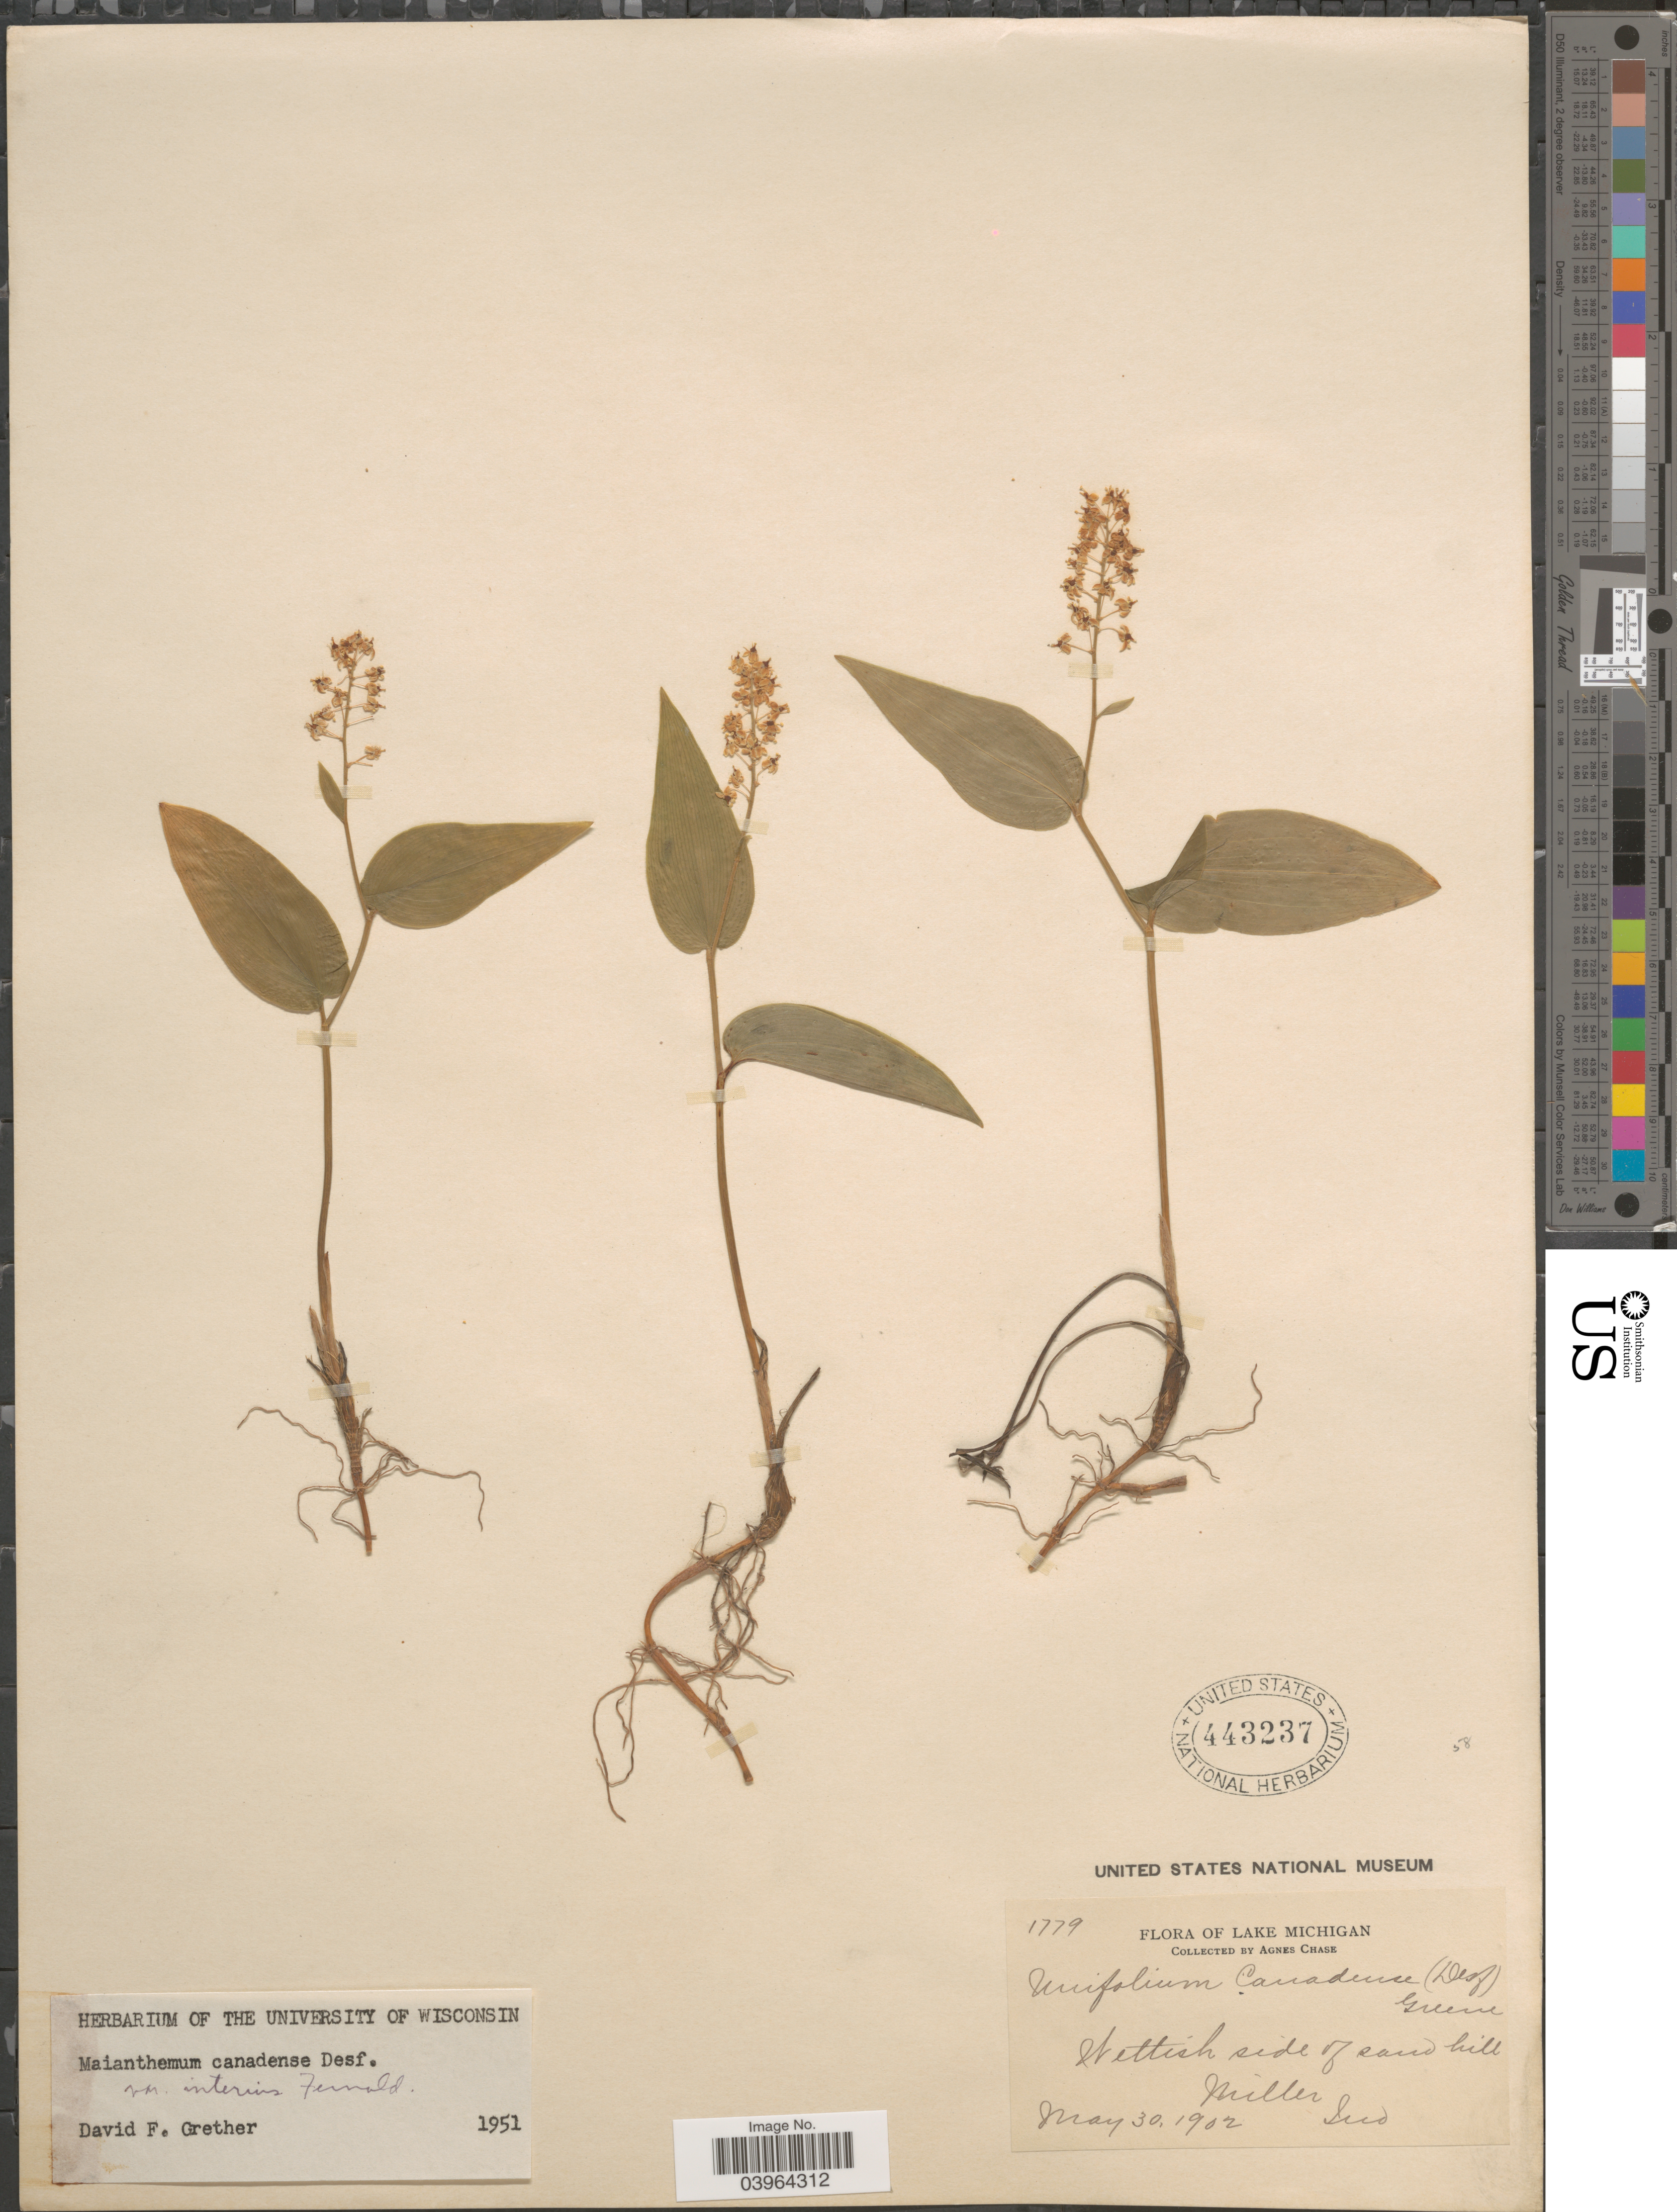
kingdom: Plantae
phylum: Tracheophyta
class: Liliopsida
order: Asparagales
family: Asparagaceae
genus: Maianthemum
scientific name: Maianthemum canadense var. interius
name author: Fernald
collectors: A. Chase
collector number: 1779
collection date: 1902-05-30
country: United States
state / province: Indiana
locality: Lake Michigan. Miller.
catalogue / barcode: US 443237